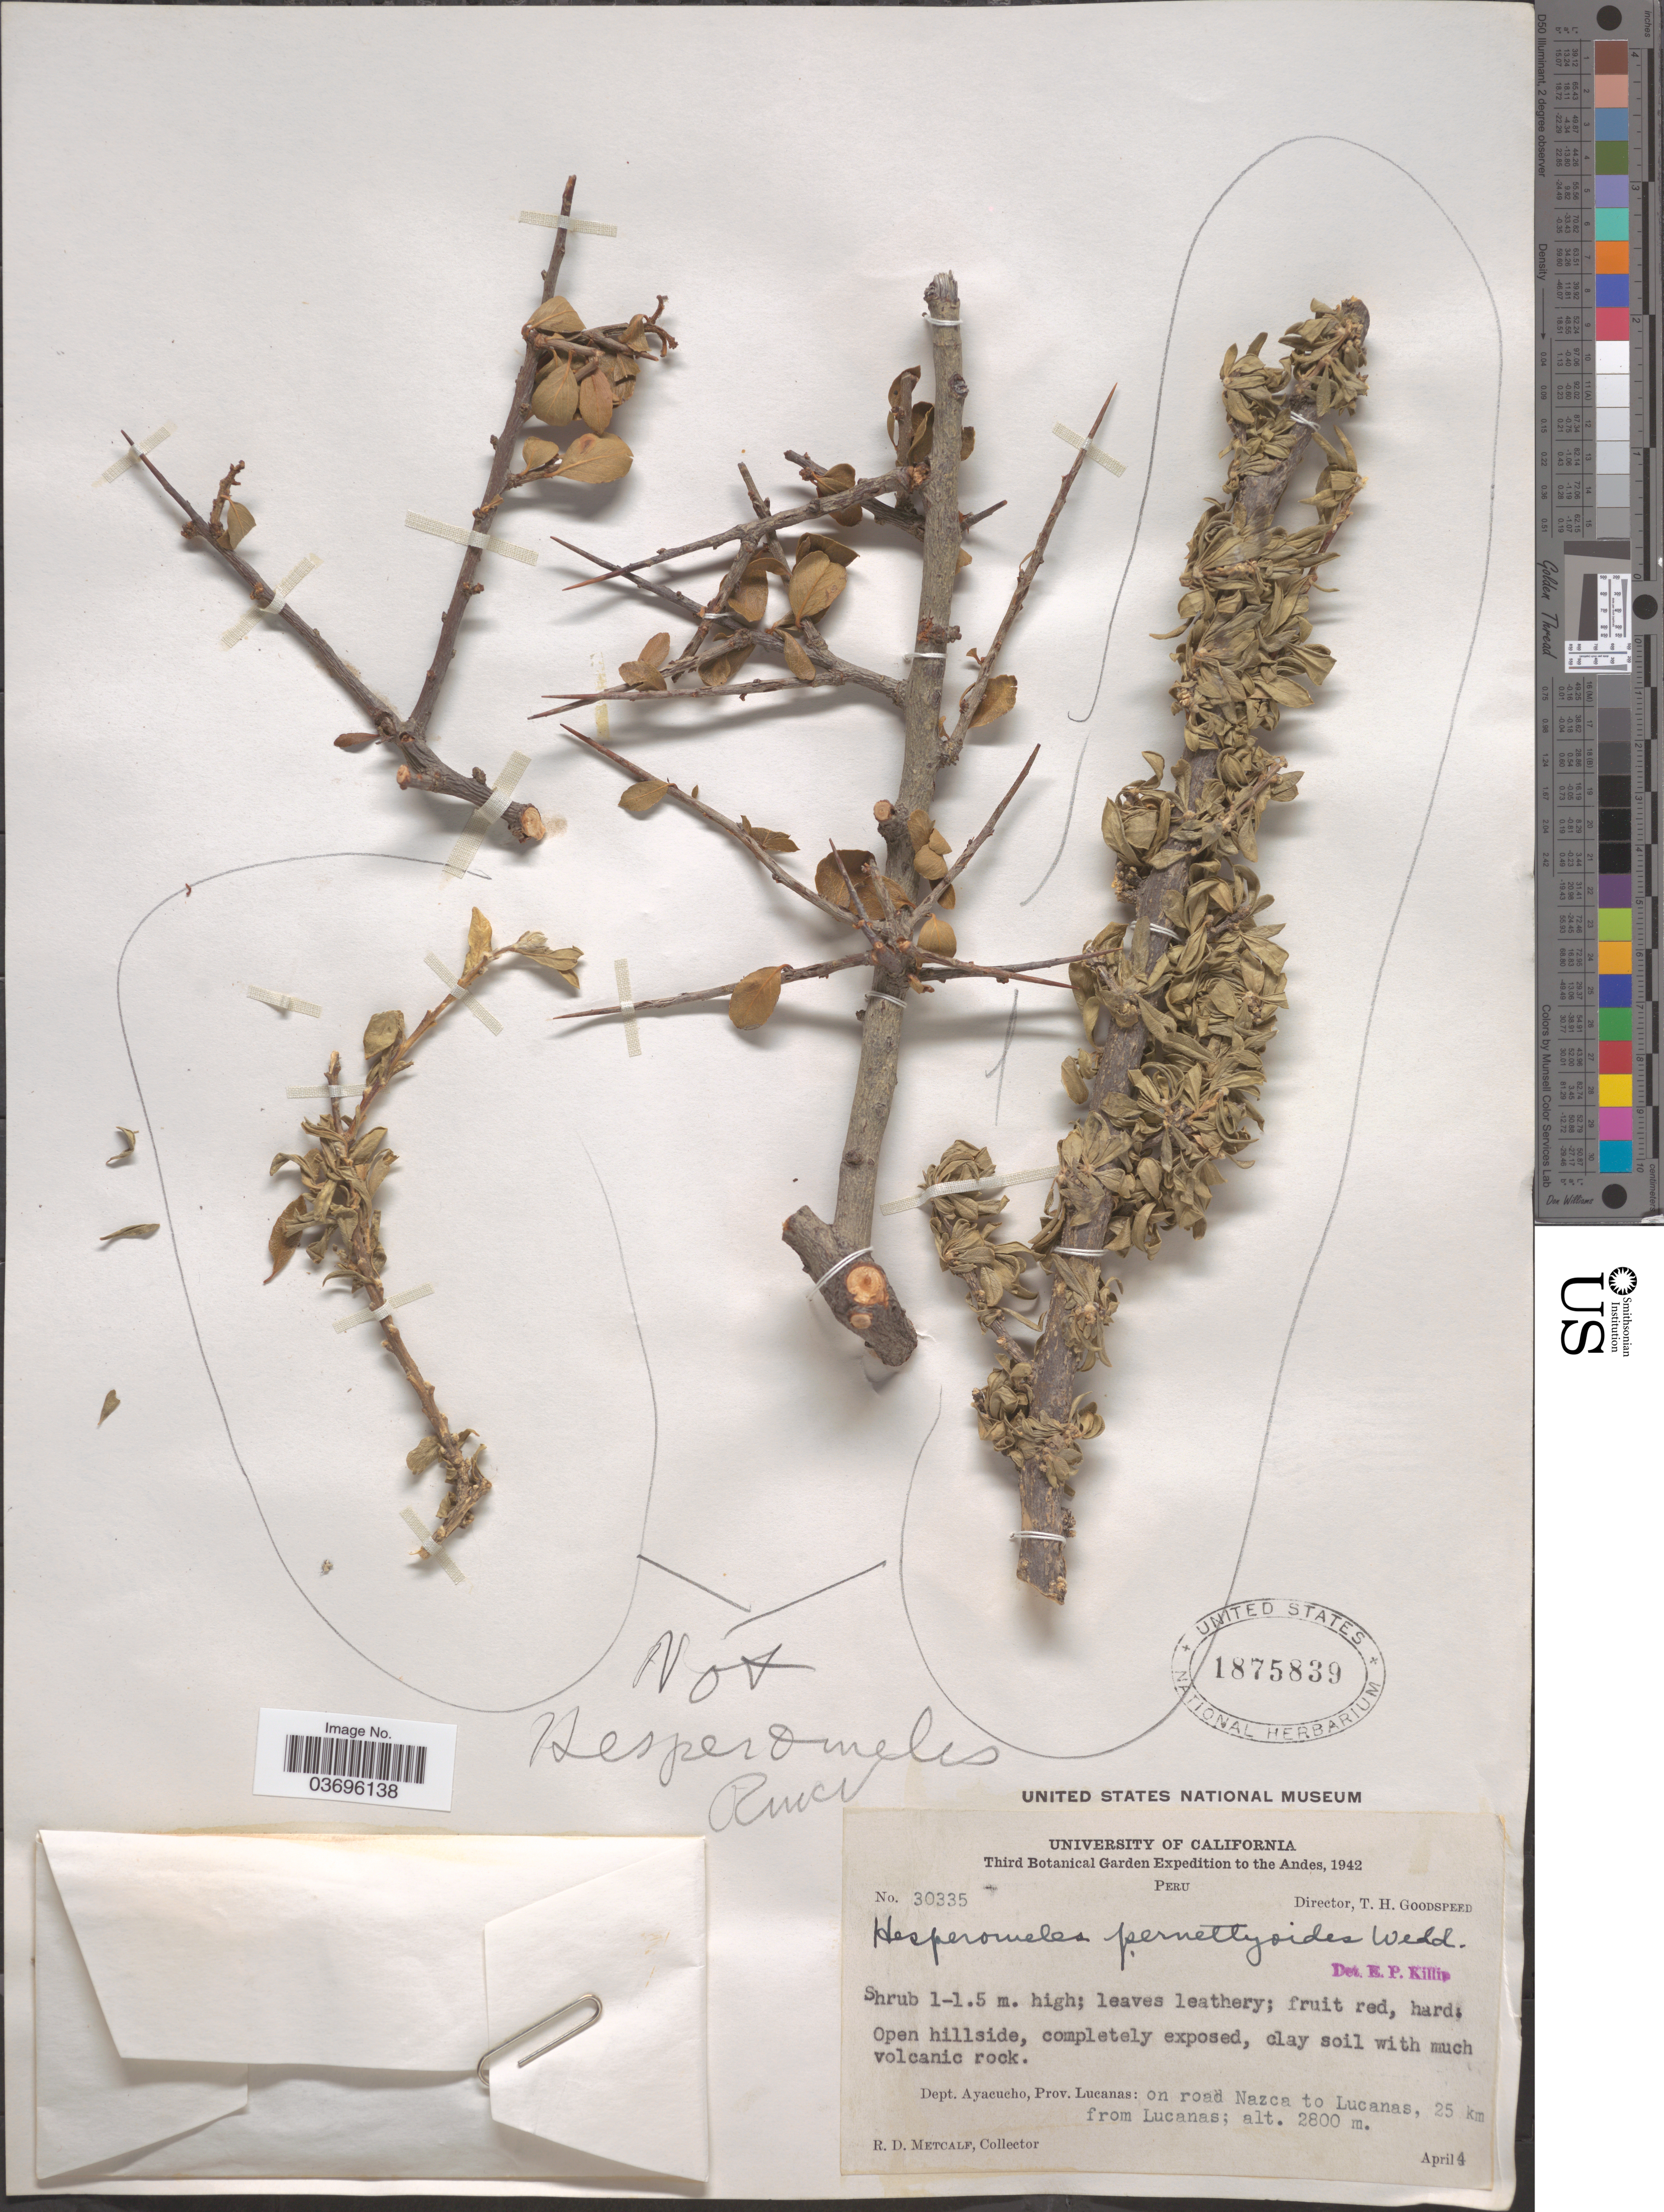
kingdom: Plantae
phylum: Tracheophyta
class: Magnoliopsida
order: Rosales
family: Rosaceae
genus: Hesperomeles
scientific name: Hesperomeles pernettyoides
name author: Wedd.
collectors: R. D. Metcalf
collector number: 30335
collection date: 1942-04-04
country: Peru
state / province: Ayacucho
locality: Andes. Dept. Ayacucho, Prov. Lucanas: on road Nazca to Lucanas, 25 km from Lucanas.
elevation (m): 2800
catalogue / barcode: US 1875839